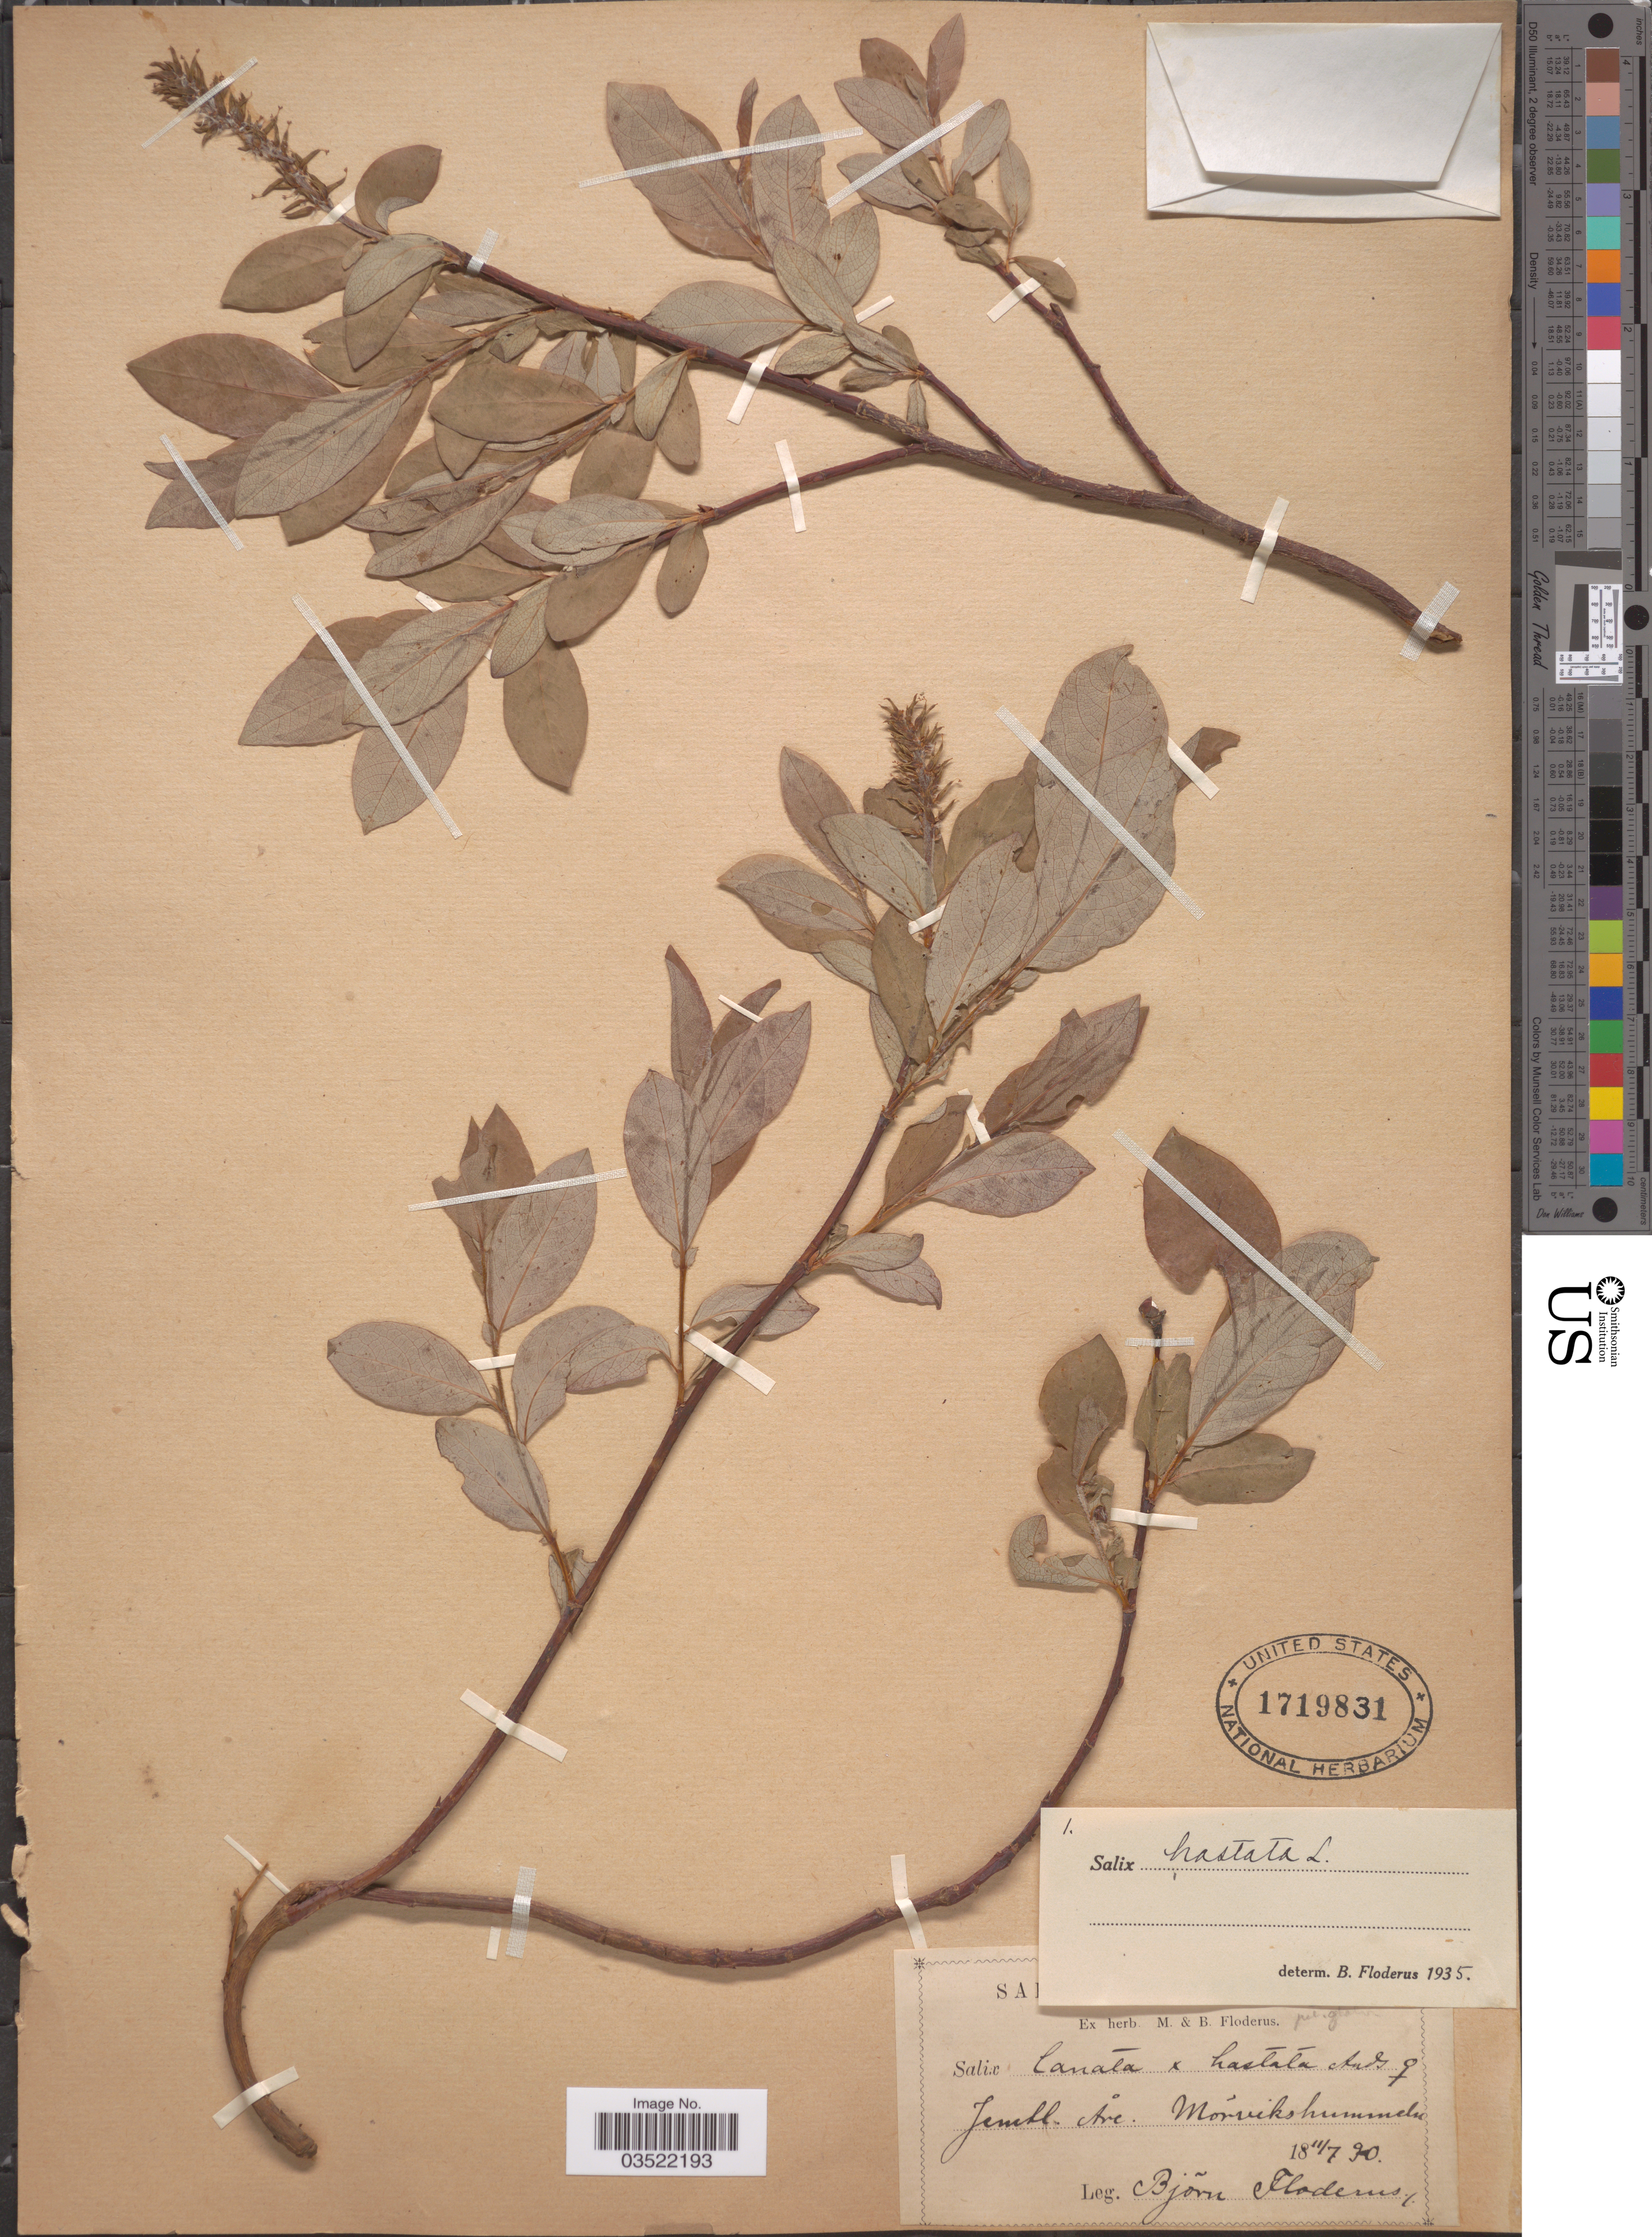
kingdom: Plantae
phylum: Tracheophyta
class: Magnoliopsida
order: Malpighiales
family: Salicaceae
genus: Salix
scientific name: Salix hastata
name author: L.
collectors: B. G. O. Floderus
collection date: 1890-07-11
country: Sweden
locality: Jemtl. Åre. Mórvikshummeln.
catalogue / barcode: US 1719831